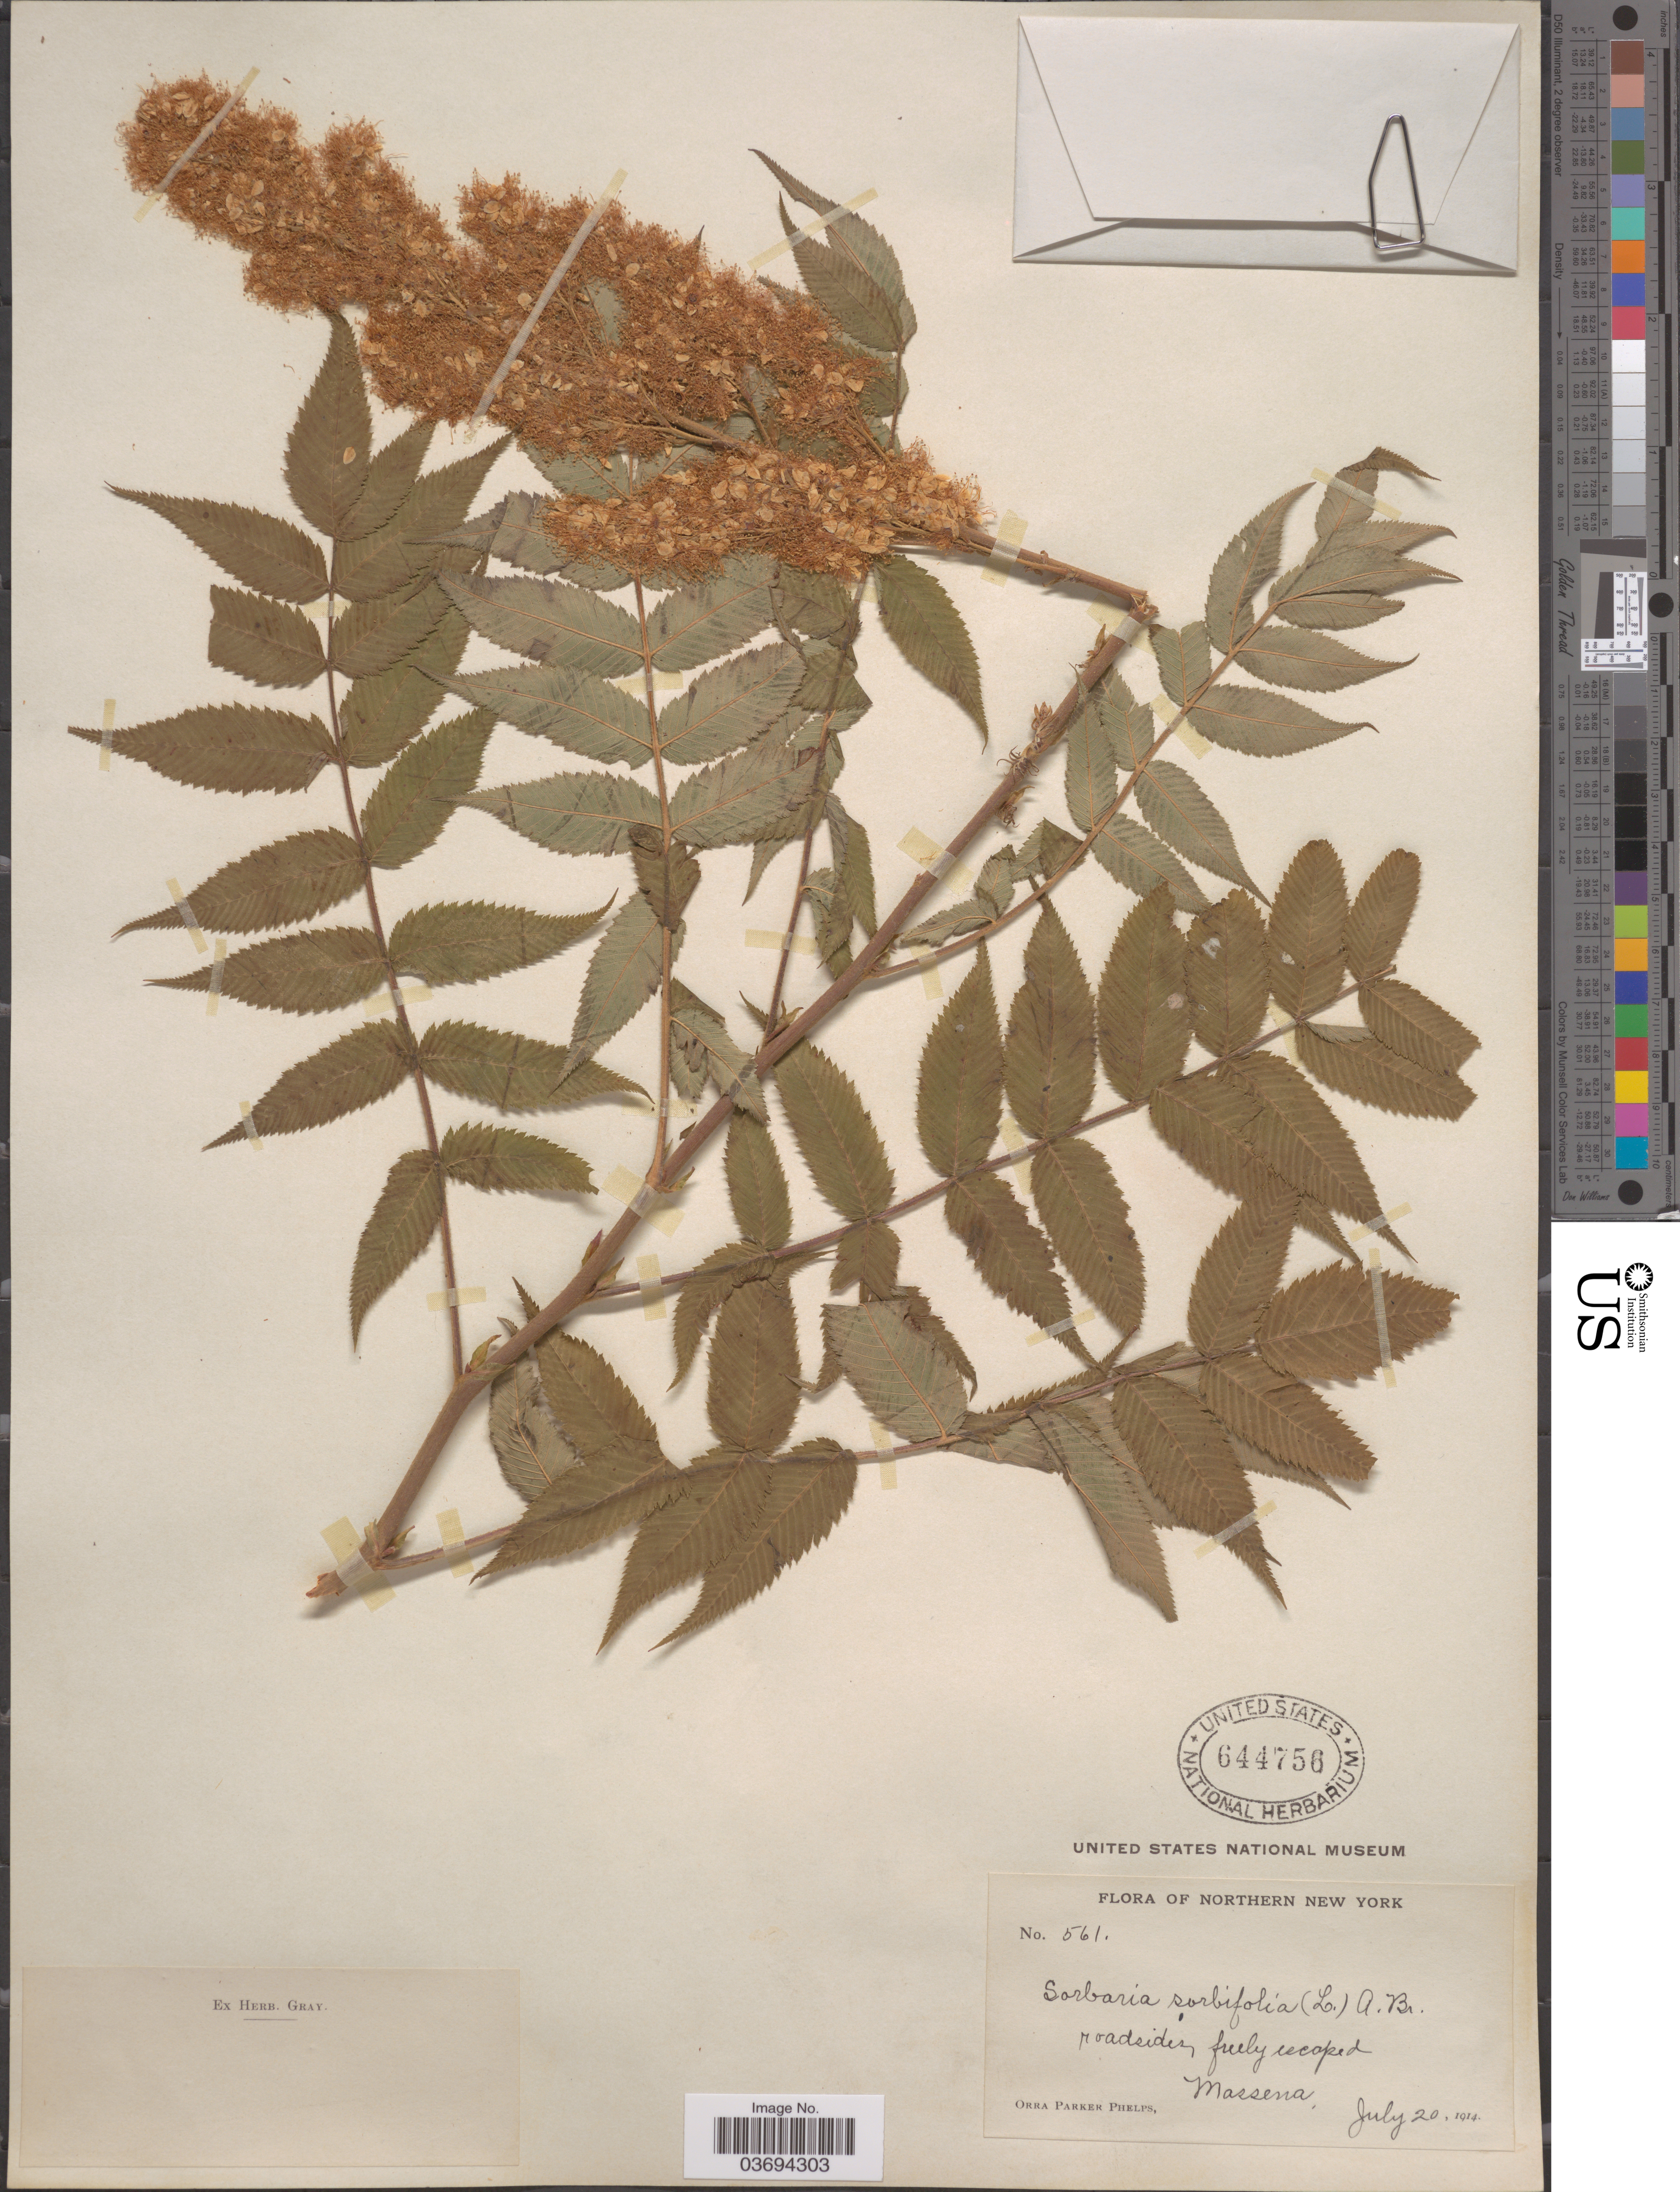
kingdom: Plantae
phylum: Tracheophyta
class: Magnoliopsida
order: Rosales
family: Rosaceae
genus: Sorbaria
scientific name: Sorbaria sorbifolia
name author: (L.) A. Braun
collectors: O. P. Phelps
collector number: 561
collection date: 1914-07-20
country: United States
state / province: New York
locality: Northern New York. Massena.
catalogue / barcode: US 644756